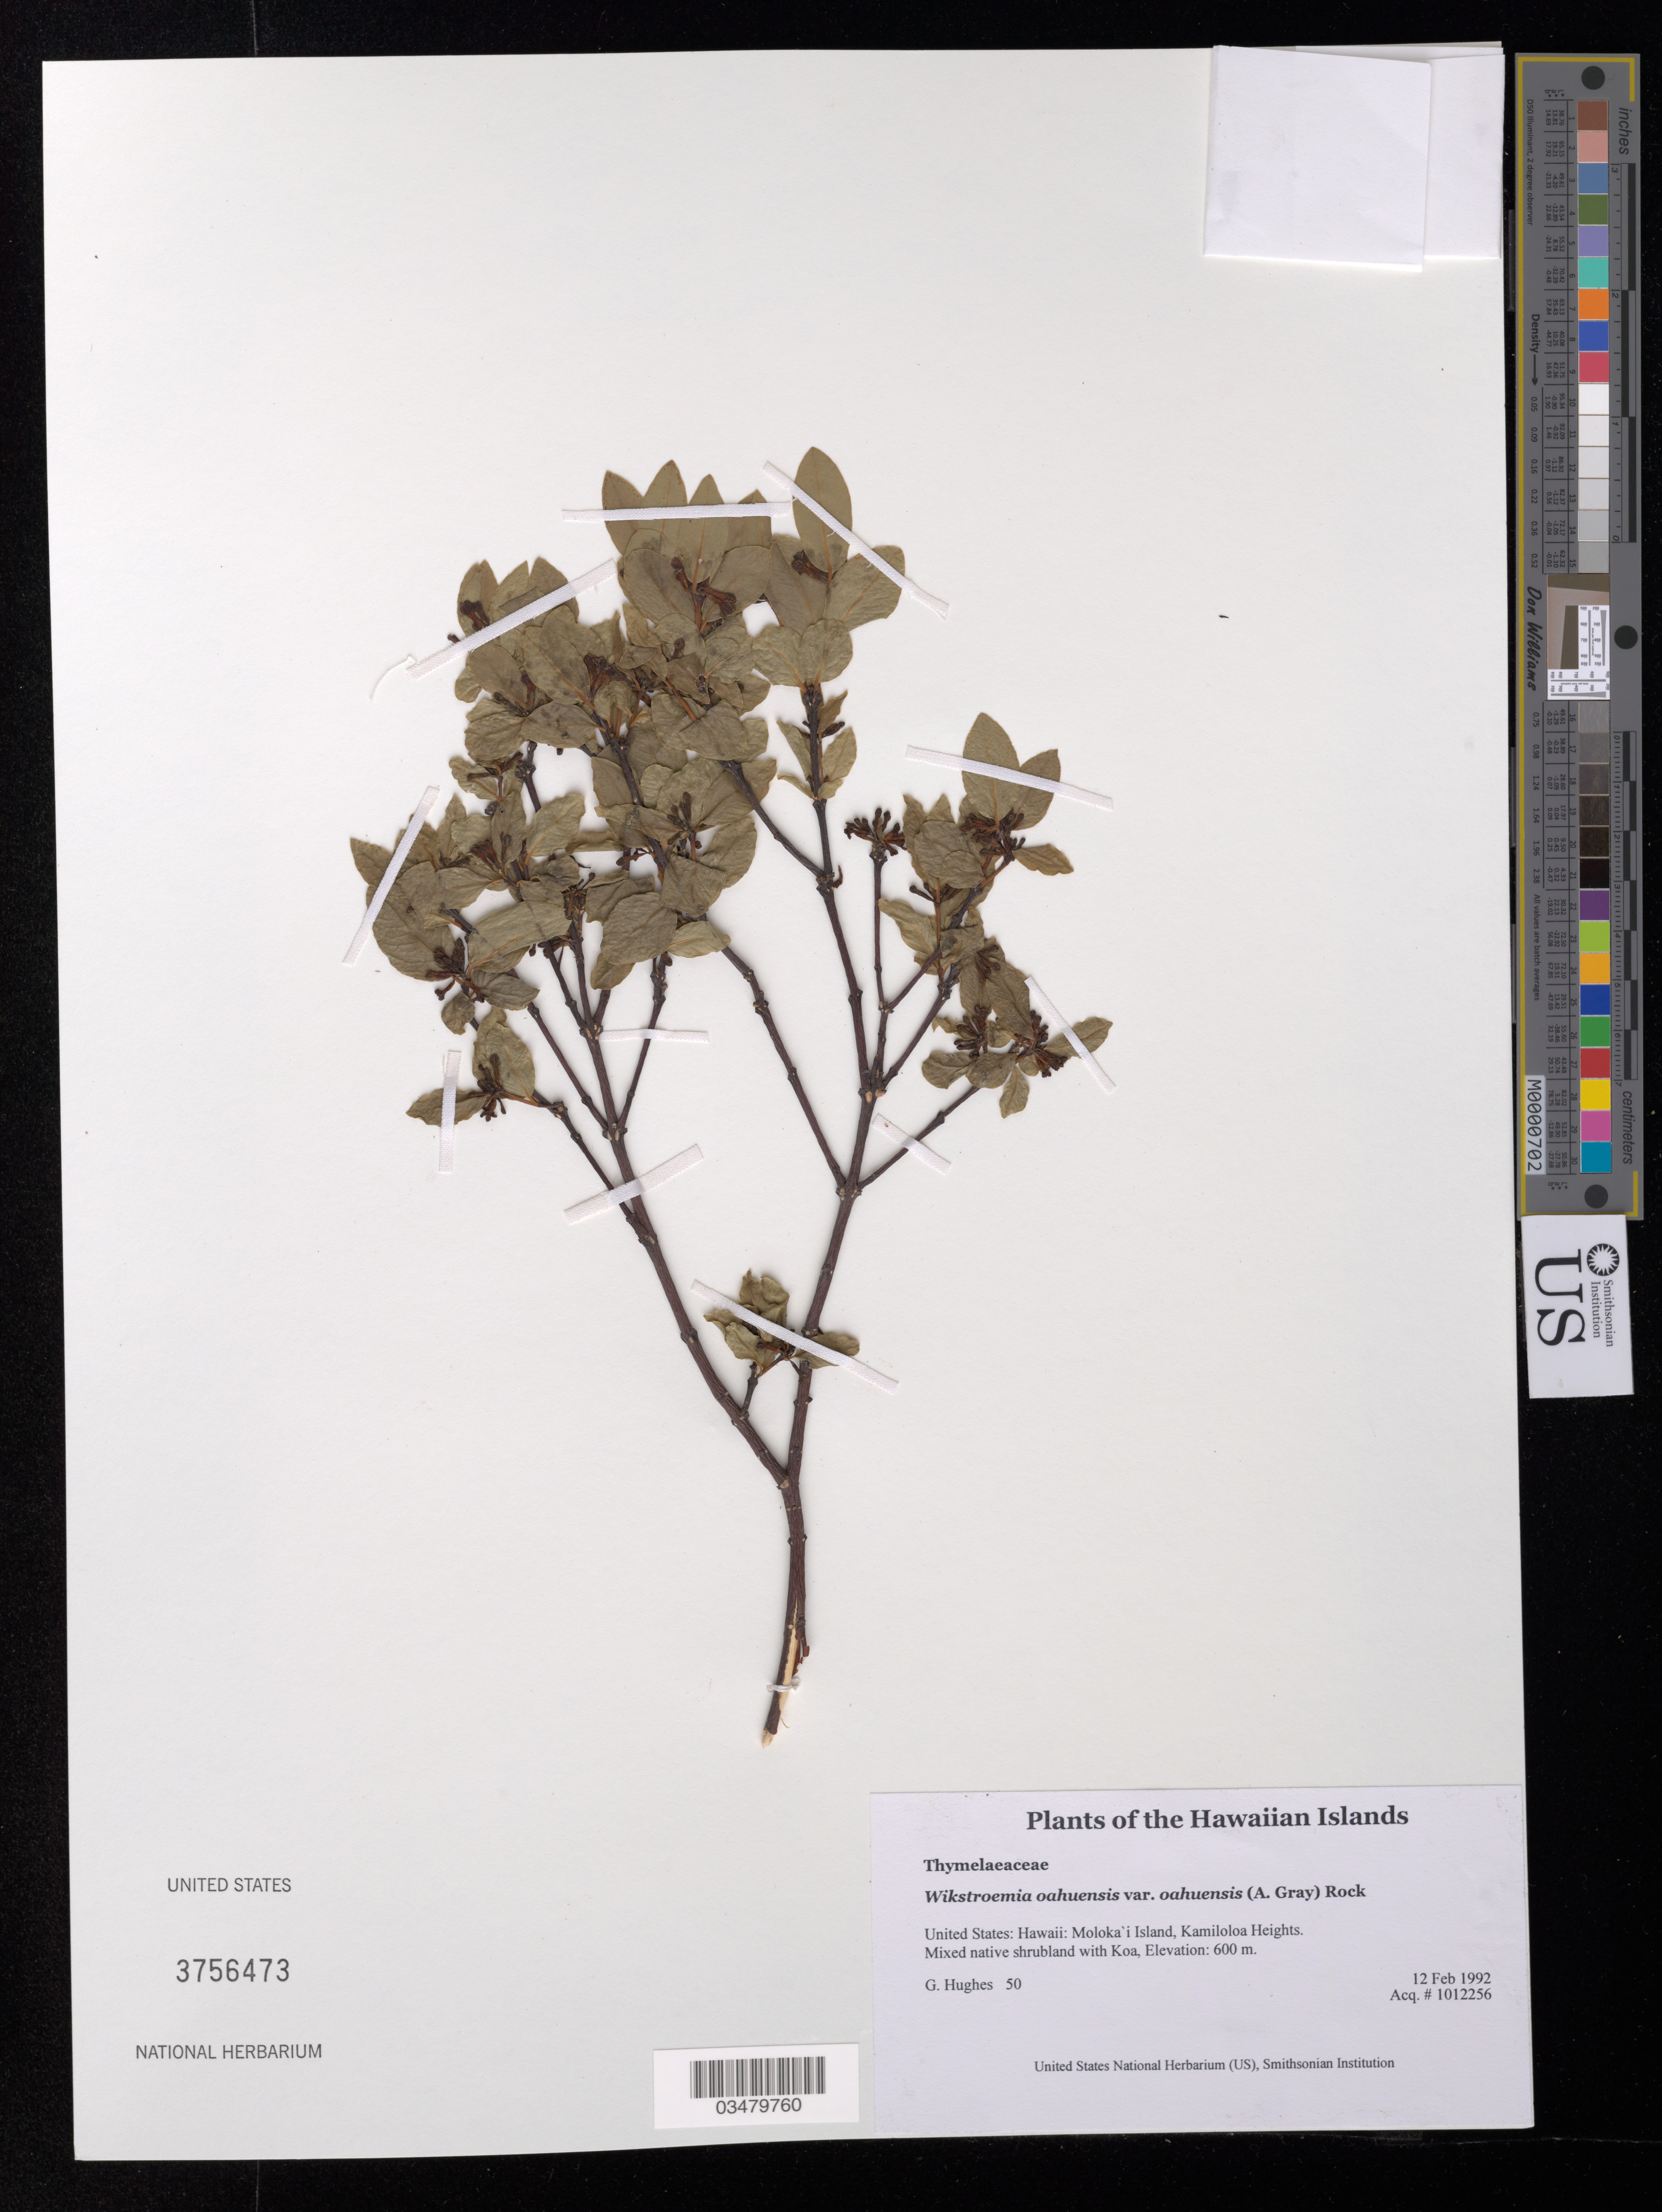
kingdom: Plantae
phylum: Tracheophyta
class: Magnoliopsida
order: Malvales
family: Thymelaeaceae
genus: Wikstroemia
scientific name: Wikstroemia oahuensis var. oahuensis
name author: (A. Gray) Rock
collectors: G. Hughes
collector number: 50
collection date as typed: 2-12-92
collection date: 1992-02-12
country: United States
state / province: Hawaii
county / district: Maui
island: Moloka'i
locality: Kamiloloa Heights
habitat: Mixed native shrubland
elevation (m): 600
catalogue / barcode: US 3756473